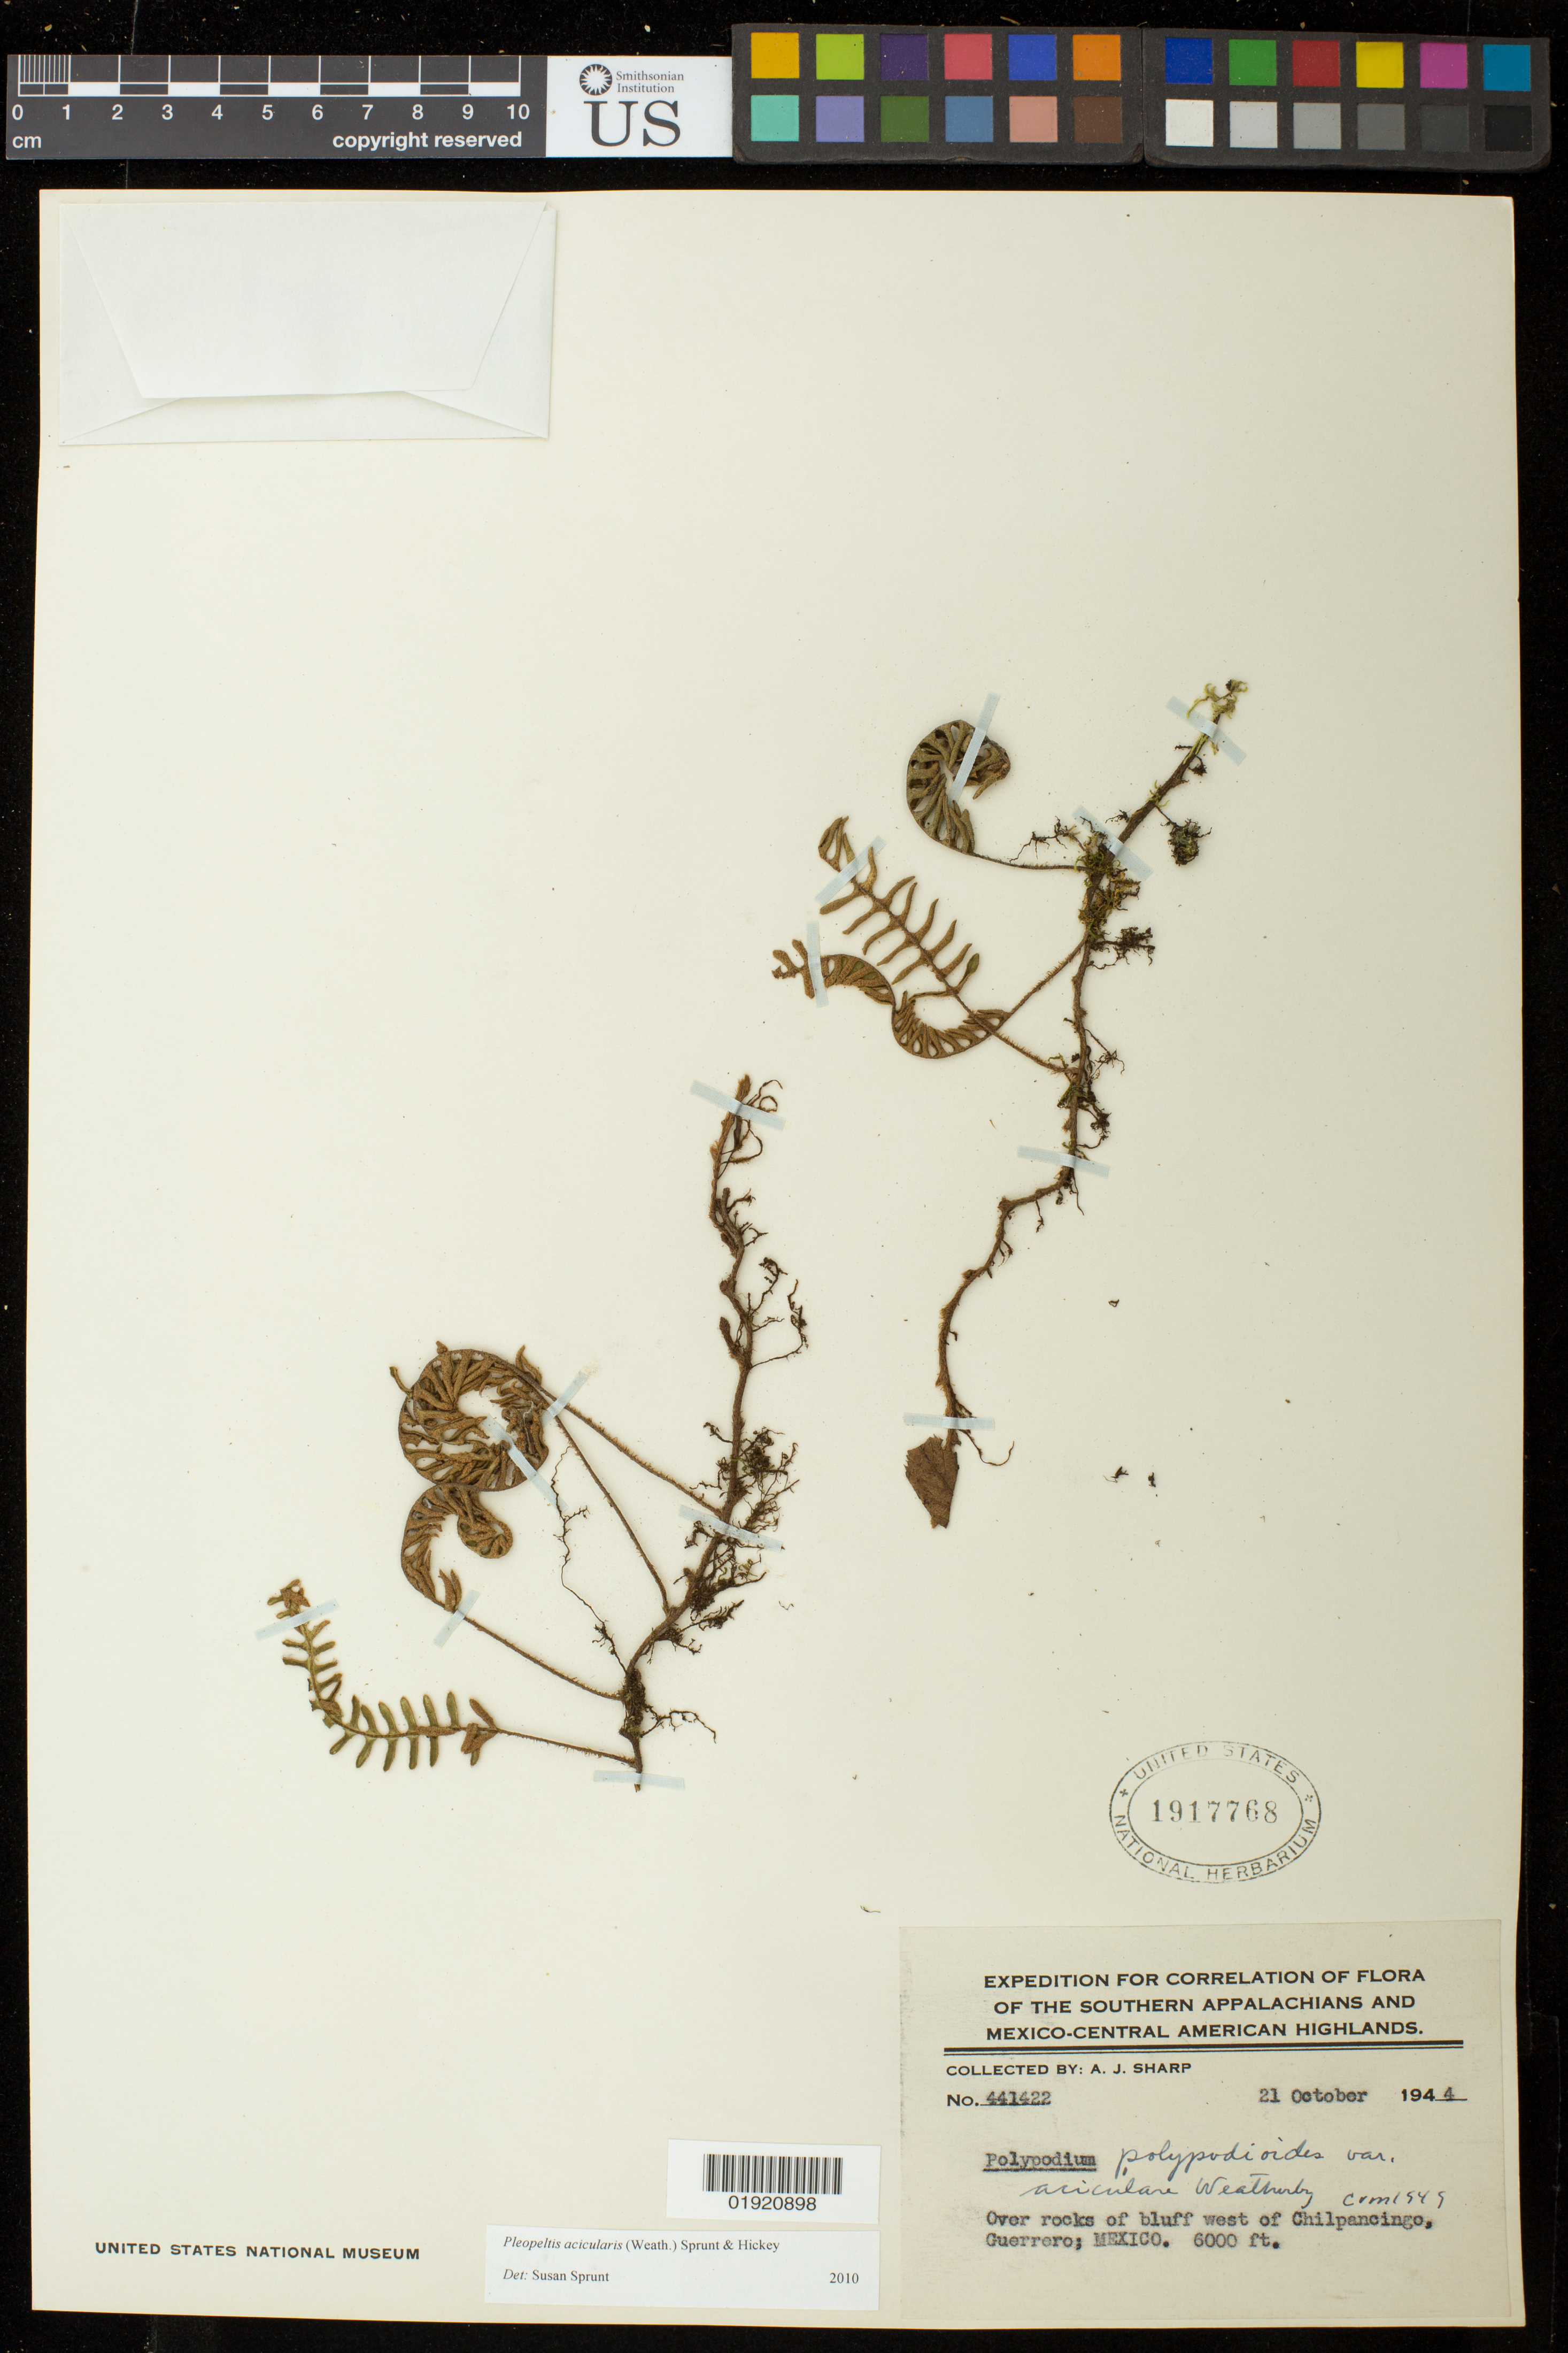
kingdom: Plantae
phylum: Tracheophyta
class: Polypodiopsida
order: Polypodiales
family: Polypodiaceae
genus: Pleopeltis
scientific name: Pleopeltis acicularis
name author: (Weath.) A.R. Sm. & Krömer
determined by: Sprunt, S. V.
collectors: A. J. Sharp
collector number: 441422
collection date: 1944-10-21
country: Mexico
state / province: Guerrero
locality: Southern Appalachians and Mexico-Central American Highlands. West of Chilpancingo, Guerrero; Mexico.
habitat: Over rocks of bluff.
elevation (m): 1829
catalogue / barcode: US 1917768